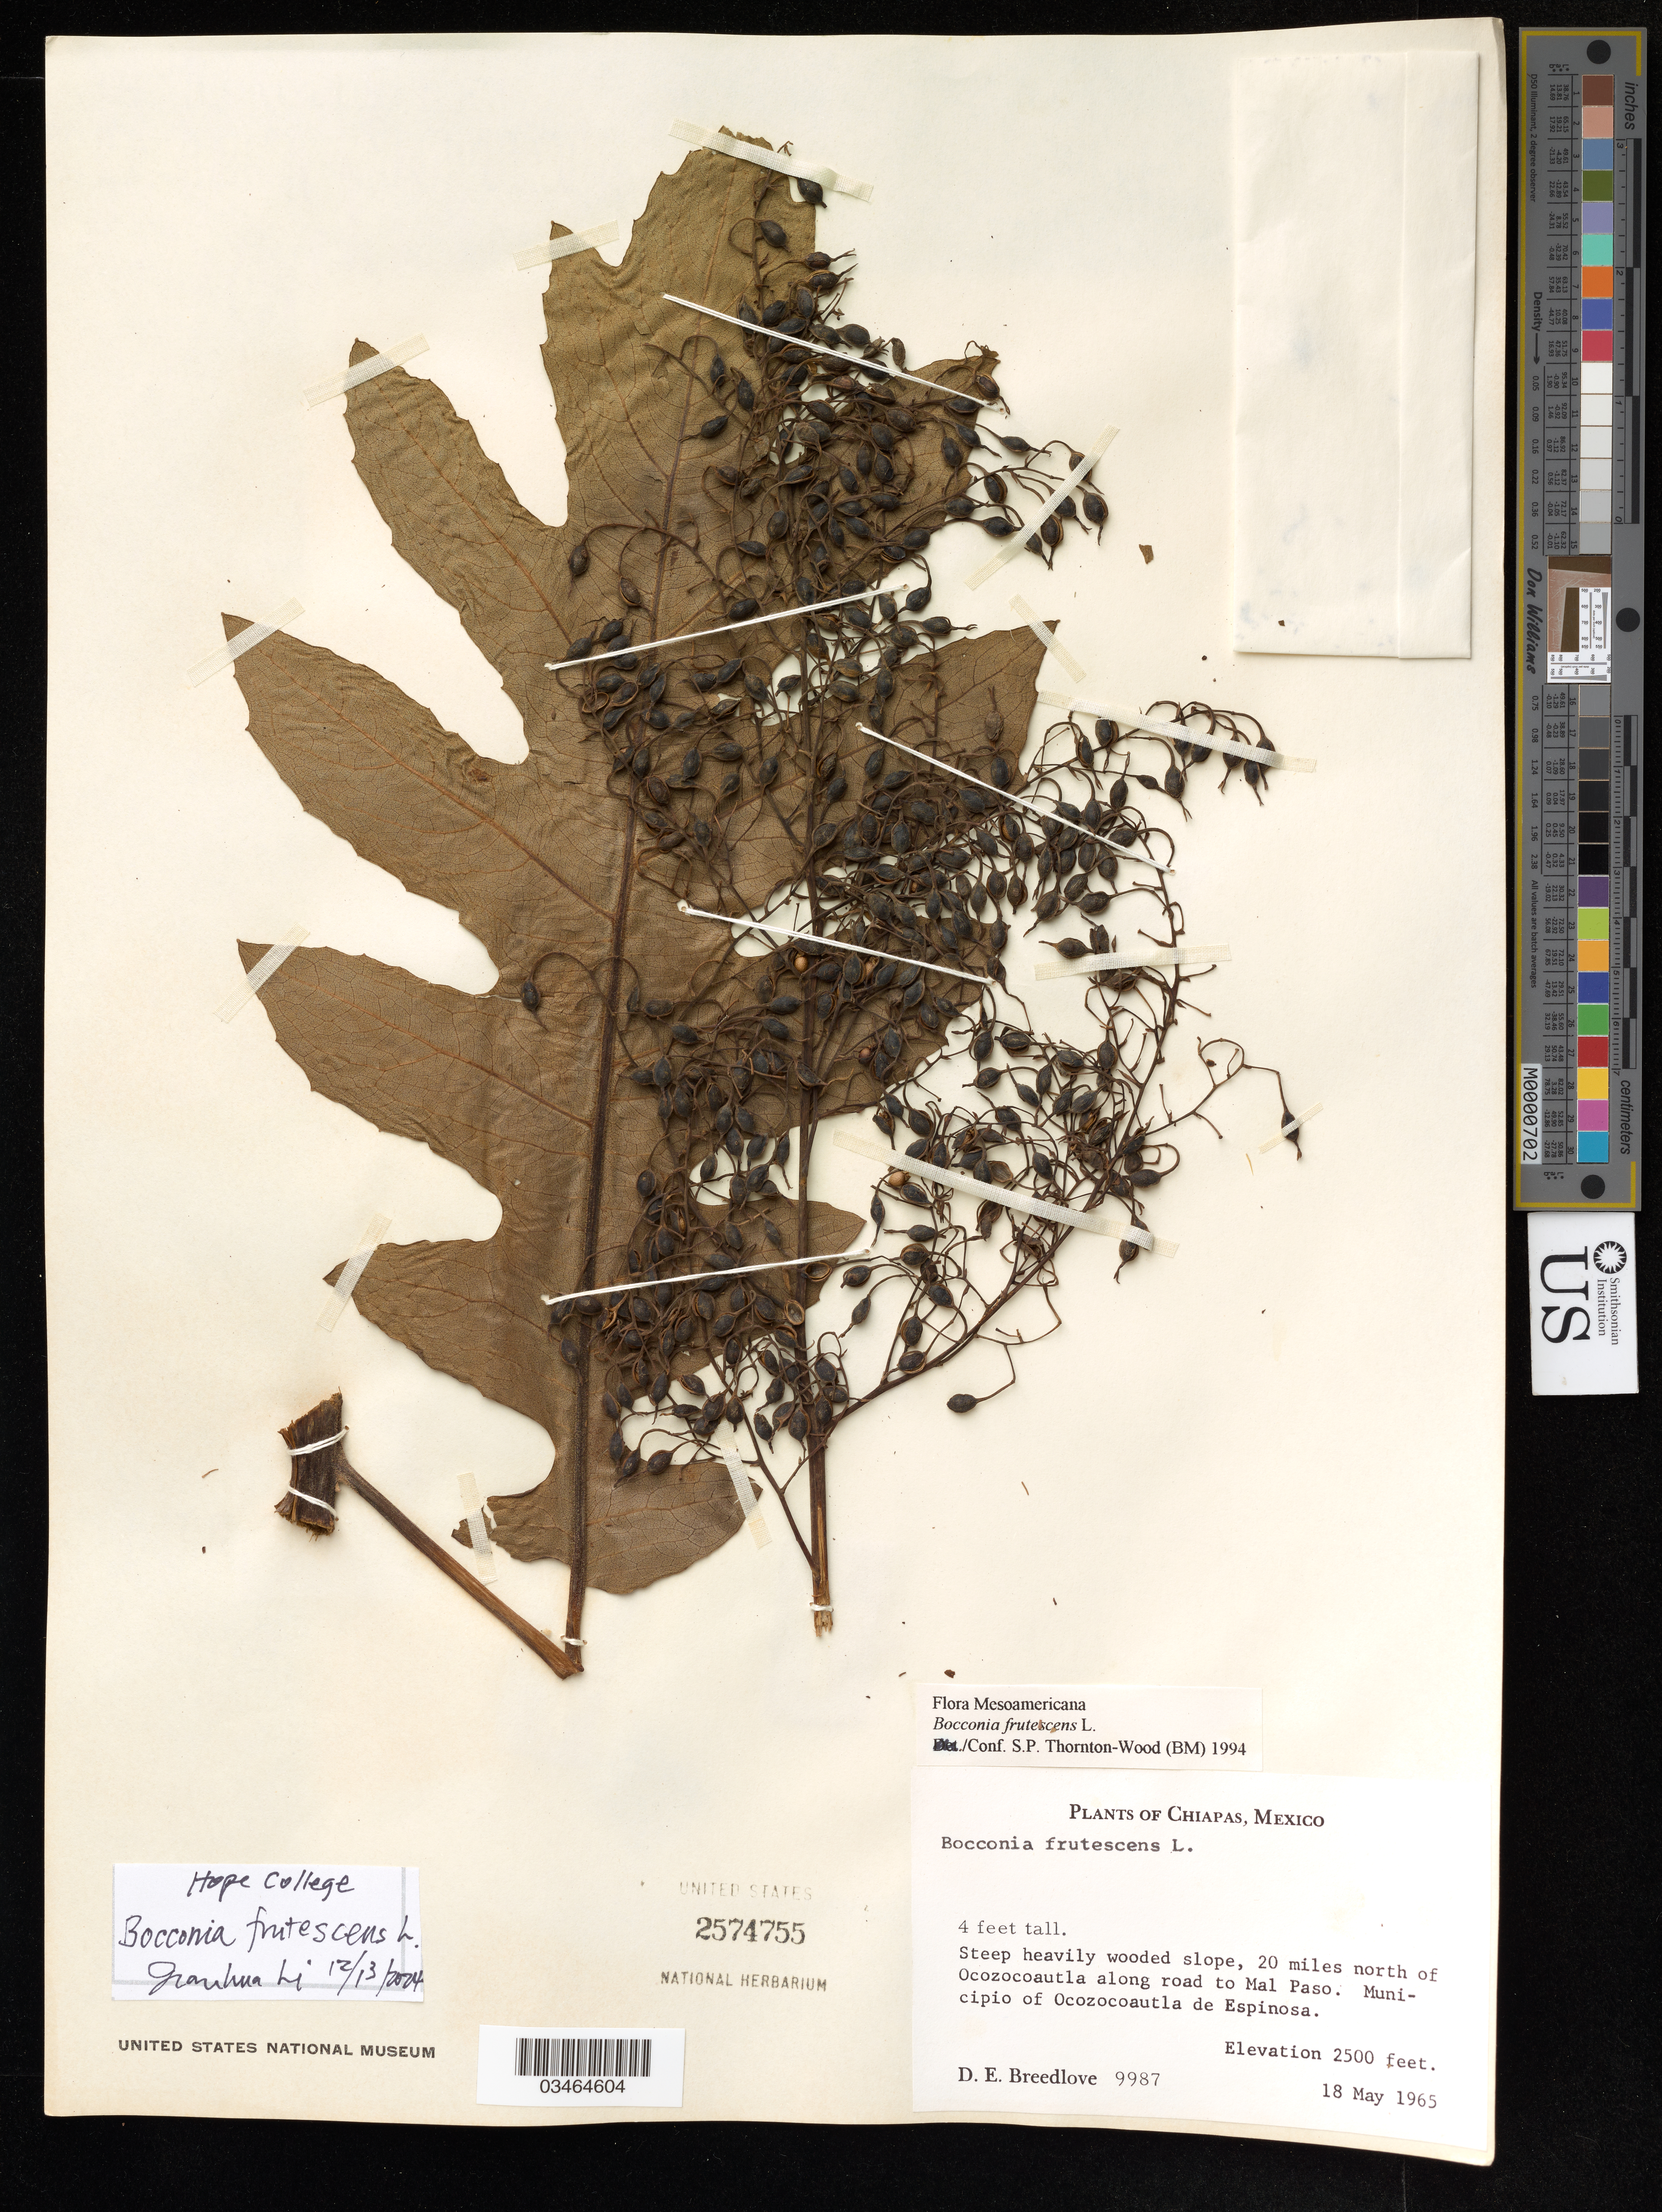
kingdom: Plantae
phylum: Tracheophyta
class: Magnoliopsida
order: Ranunculales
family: Papaveraceae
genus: Bocconia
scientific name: Bocconia frutescens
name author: L.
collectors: D. Breedlove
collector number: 9987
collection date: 1965-05-18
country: Mexico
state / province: Chiapas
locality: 20 miles north of Ocozocoutla along road to Mal Paso. Municipio of Ocozocoautla de Espinosa.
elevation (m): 762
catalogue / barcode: US 2574755